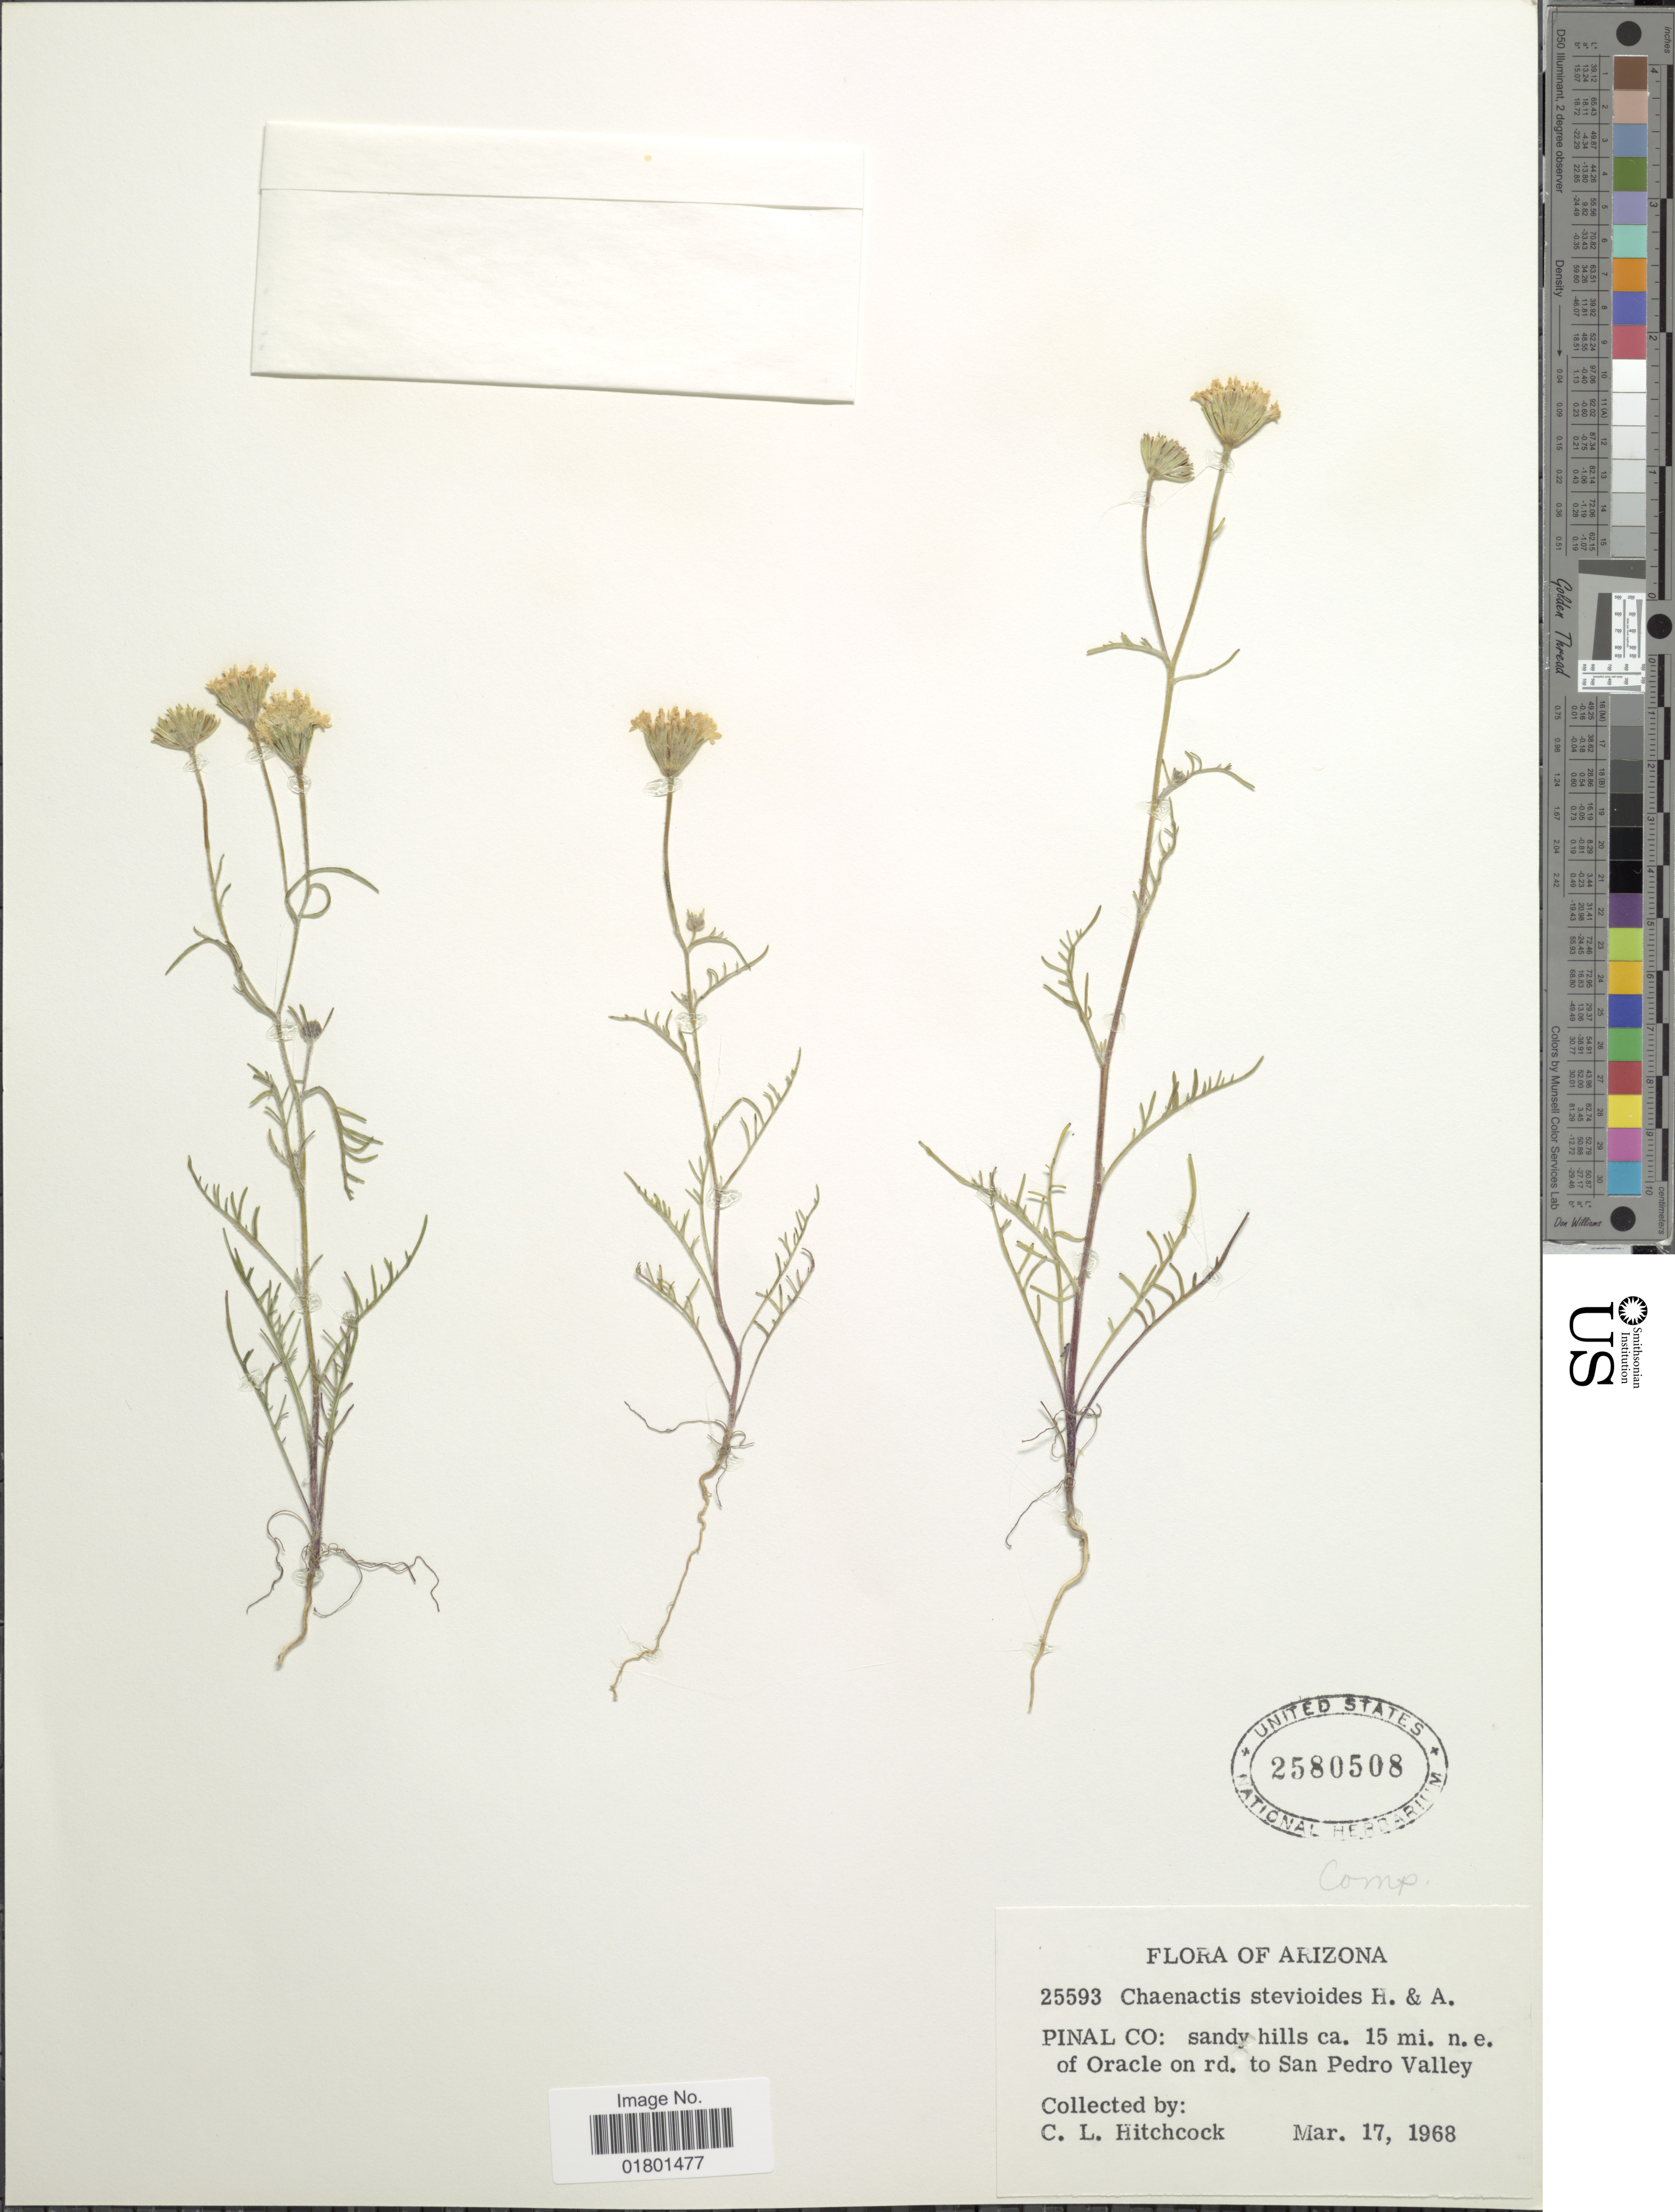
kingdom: Plantae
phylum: Tracheophyta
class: Magnoliopsida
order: Asterales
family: Asteraceae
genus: Chaenactis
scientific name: Chaenactis stevioides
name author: Hook. & Arn.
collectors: C. L. Hitchcock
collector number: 25593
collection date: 1968-03-17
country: United States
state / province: Arizona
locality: Pinal Co: sandy hi;;s ca. 15 mi. n. e. of Oracle on rd. to San Pedro Valley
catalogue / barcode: US 2580508